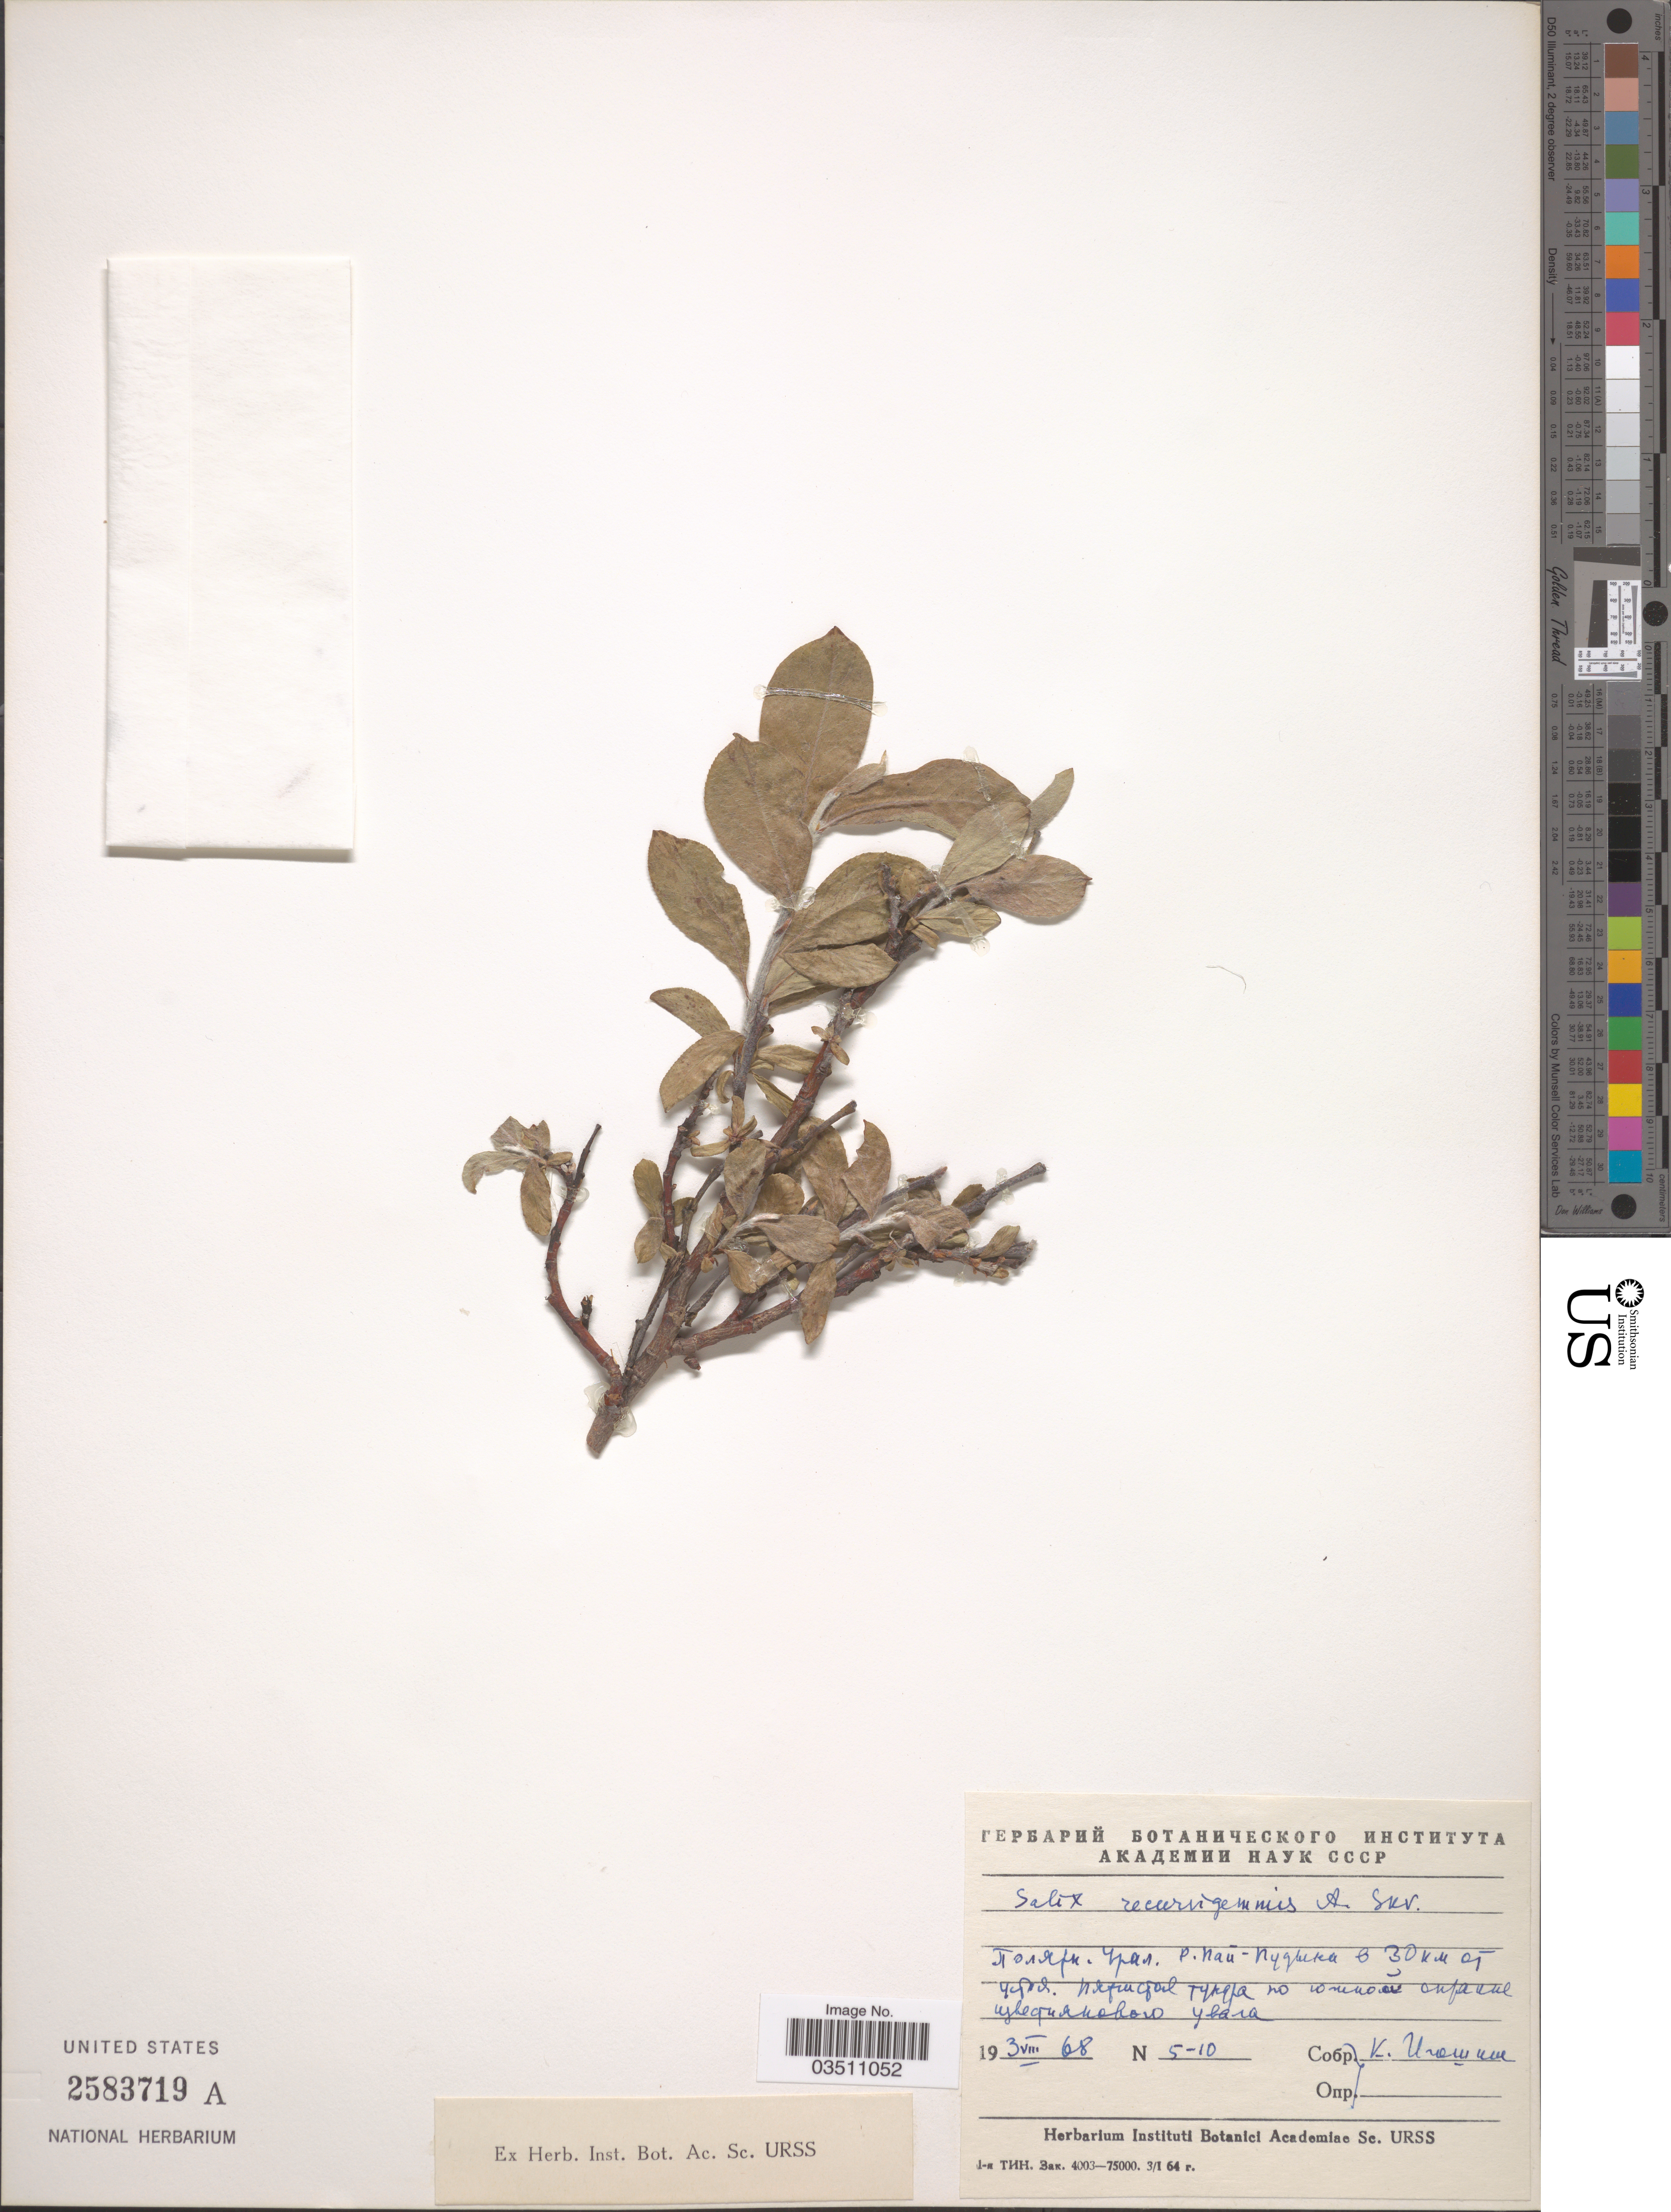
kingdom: Plantae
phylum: Tracheophyta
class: Magnoliopsida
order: Malpighiales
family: Salicaceae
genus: Salix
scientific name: Salix recurvigemmata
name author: A.K. Skvortsov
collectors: K. Igoshina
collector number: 5-10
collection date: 1968-08-03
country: Russian Federation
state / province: Tyumen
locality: Yamalo-Nenets, Polar Ural Mts, 30 km from mouth of river Paipudyna.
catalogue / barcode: US 2583719A